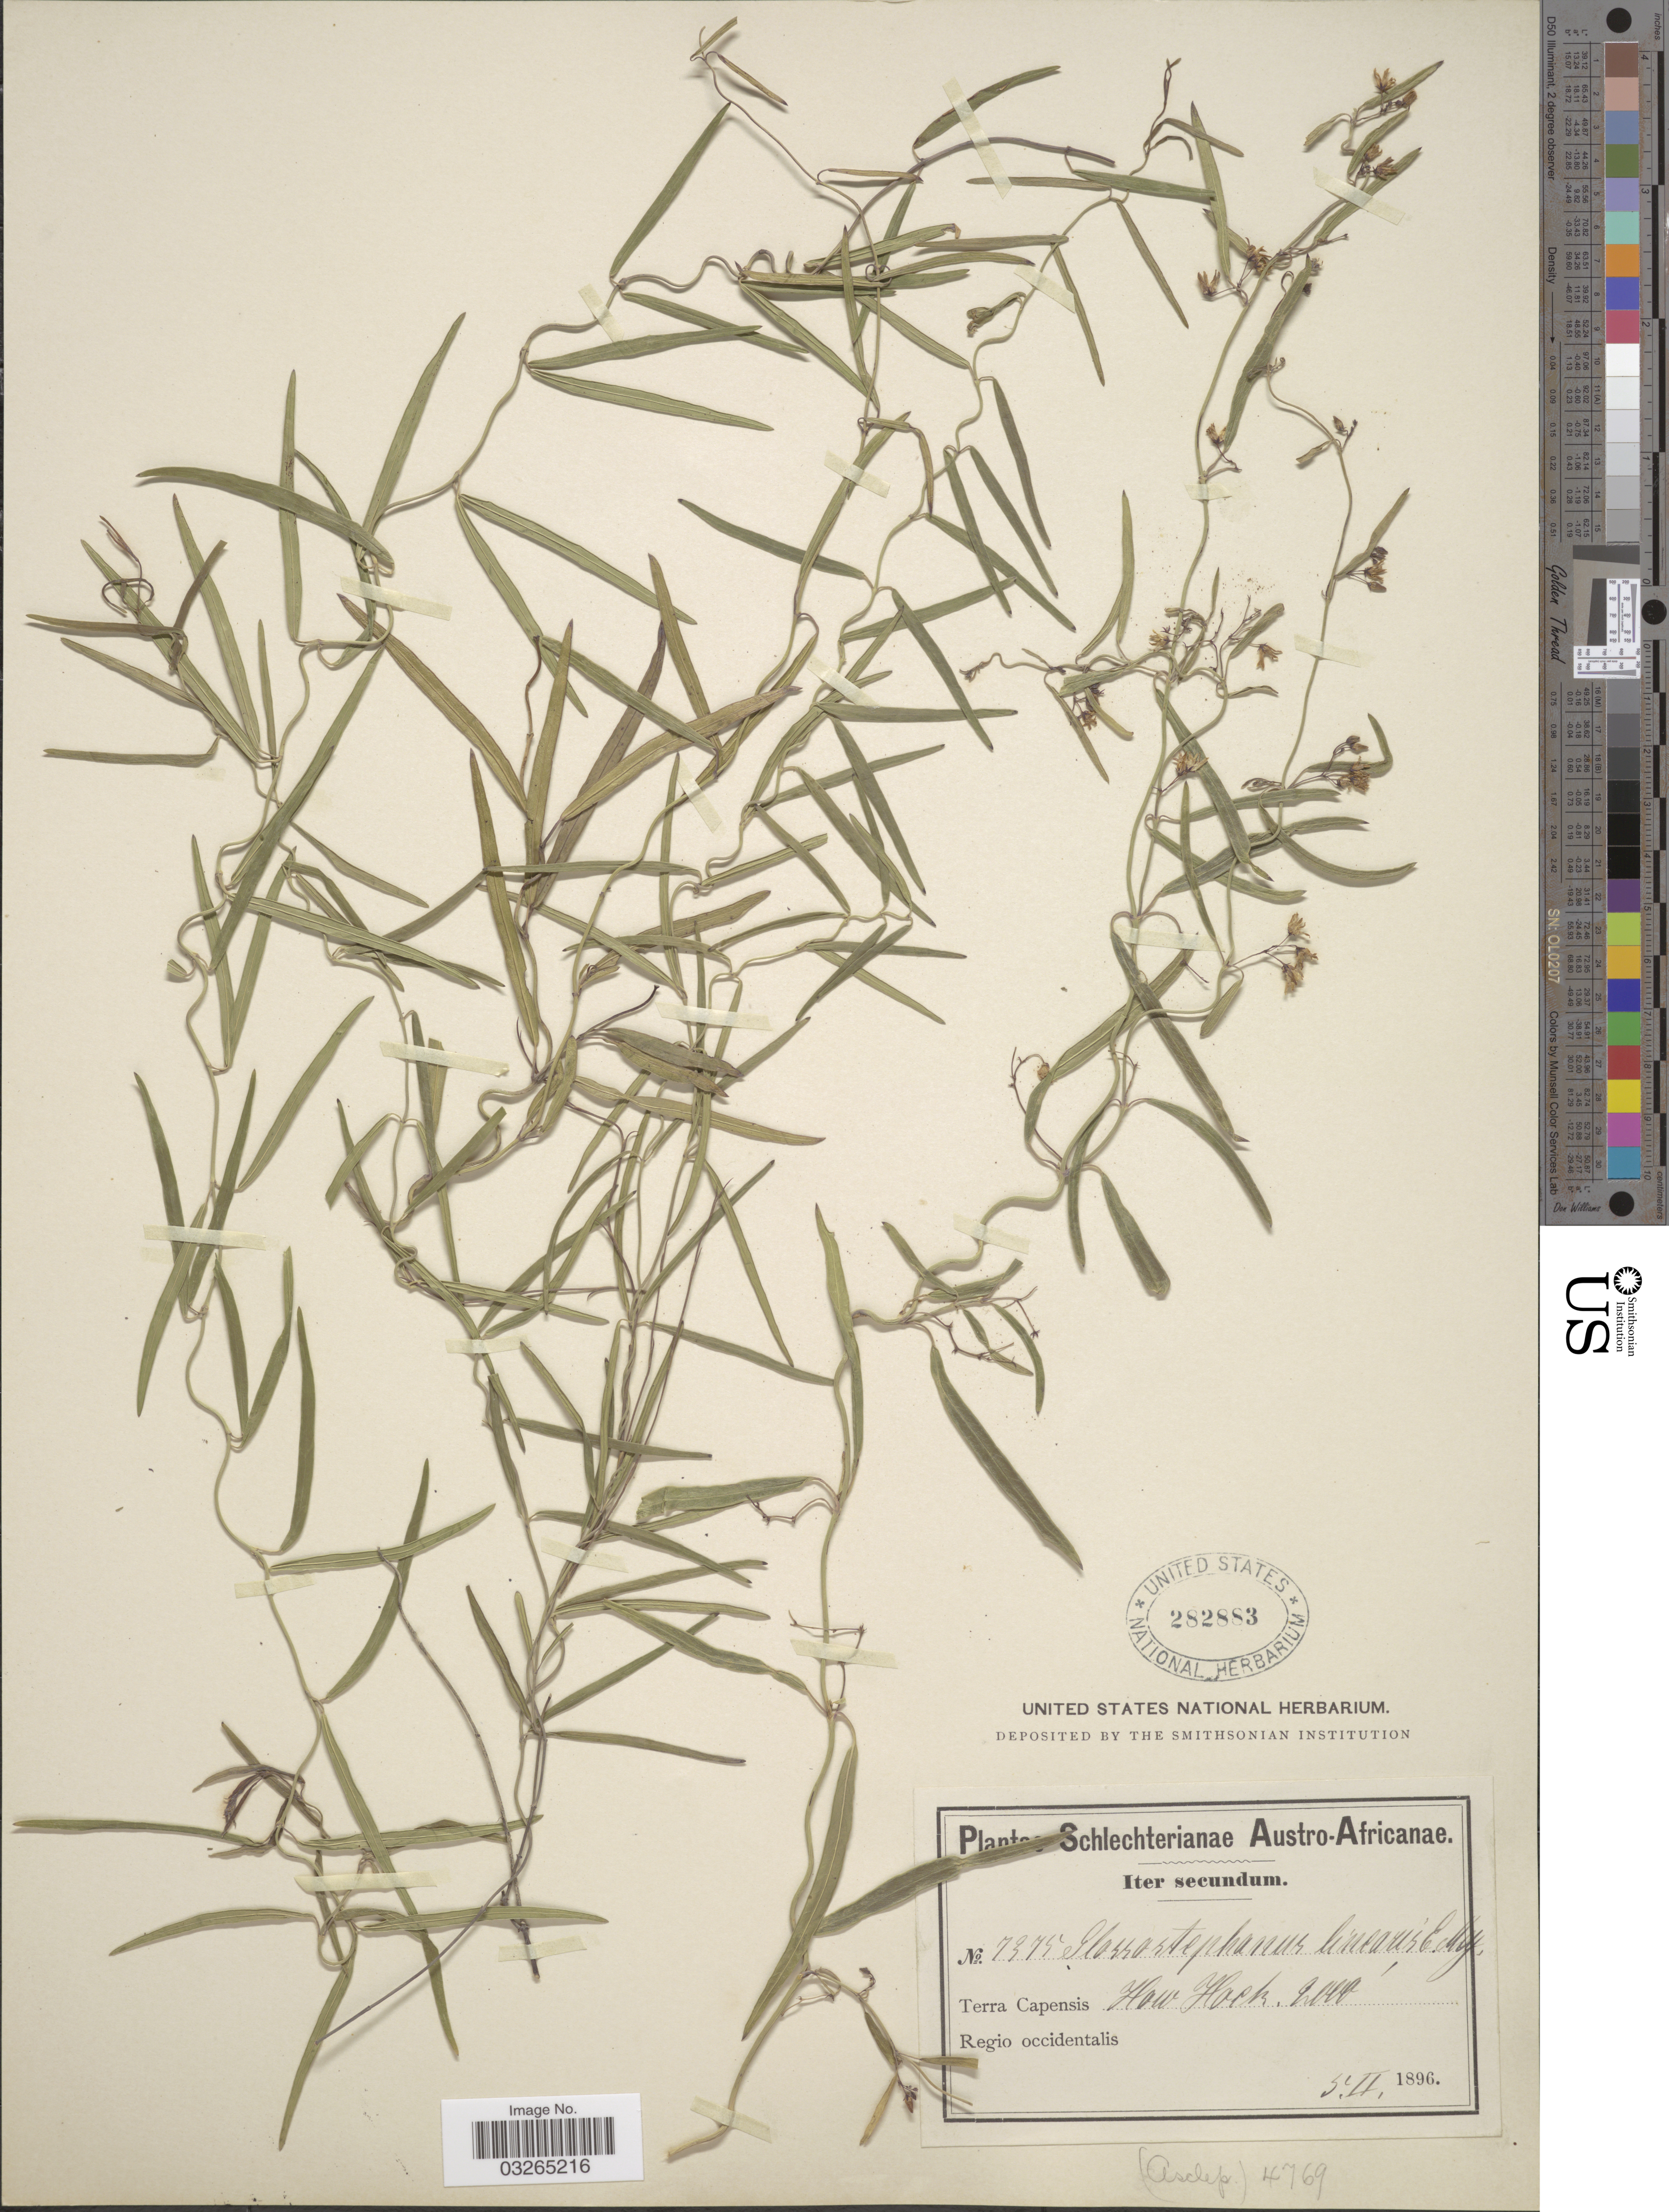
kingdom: Plantae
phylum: Tracheophyta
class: Magnoliopsida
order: Gentianales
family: Apocynaceae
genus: Glossostephanus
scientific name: Glossostephanus linearis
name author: (L. f.) E. Mey.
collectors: Schlechter, --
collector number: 7375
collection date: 1896-02-05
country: South Africa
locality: Austro-Africanae, Terra Capensis, How Hoek, Regio occidentalis.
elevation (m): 610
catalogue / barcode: US 282883